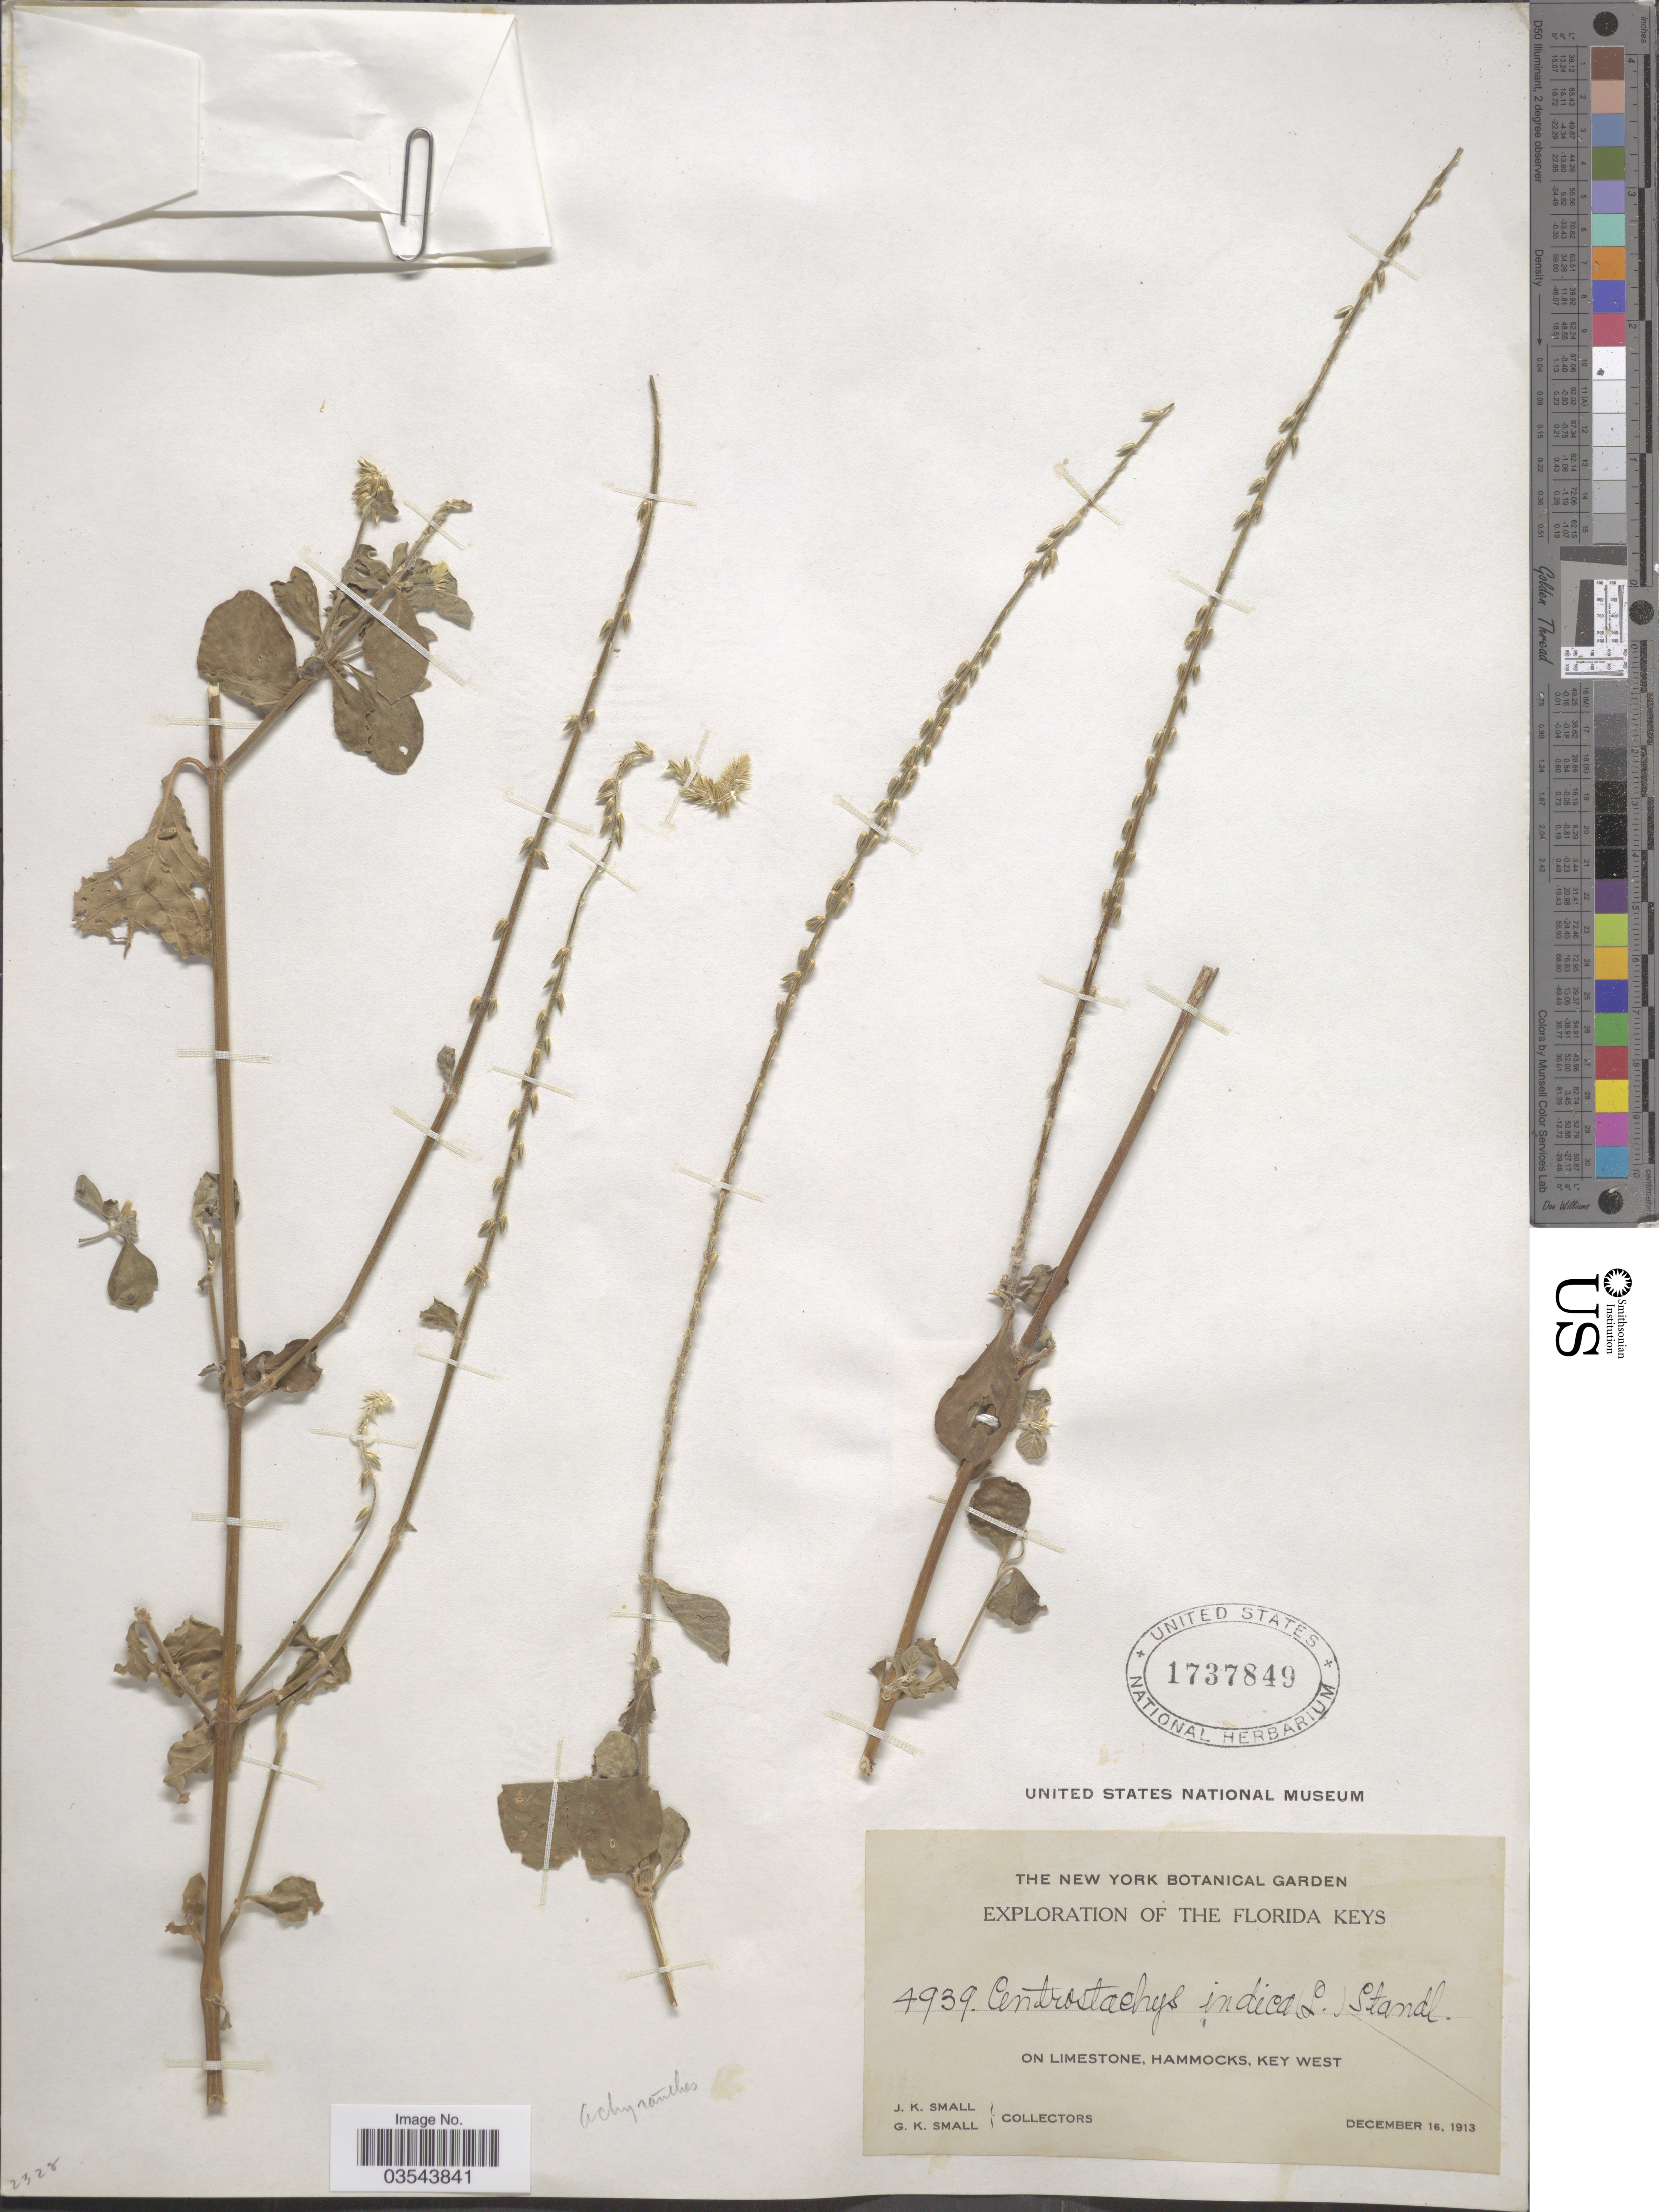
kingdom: Plantae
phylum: Tracheophyta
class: Magnoliopsida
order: Caryophyllales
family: Amaranthaceae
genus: Achyranthes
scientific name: Achyranthes indica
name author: (L.) Mill.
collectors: J. K. Small & G. K. Small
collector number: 4939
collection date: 1913-12-16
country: United States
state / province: Florida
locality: The Florida Keys. On Limestone, Hammocks, Key West.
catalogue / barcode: US 1737849